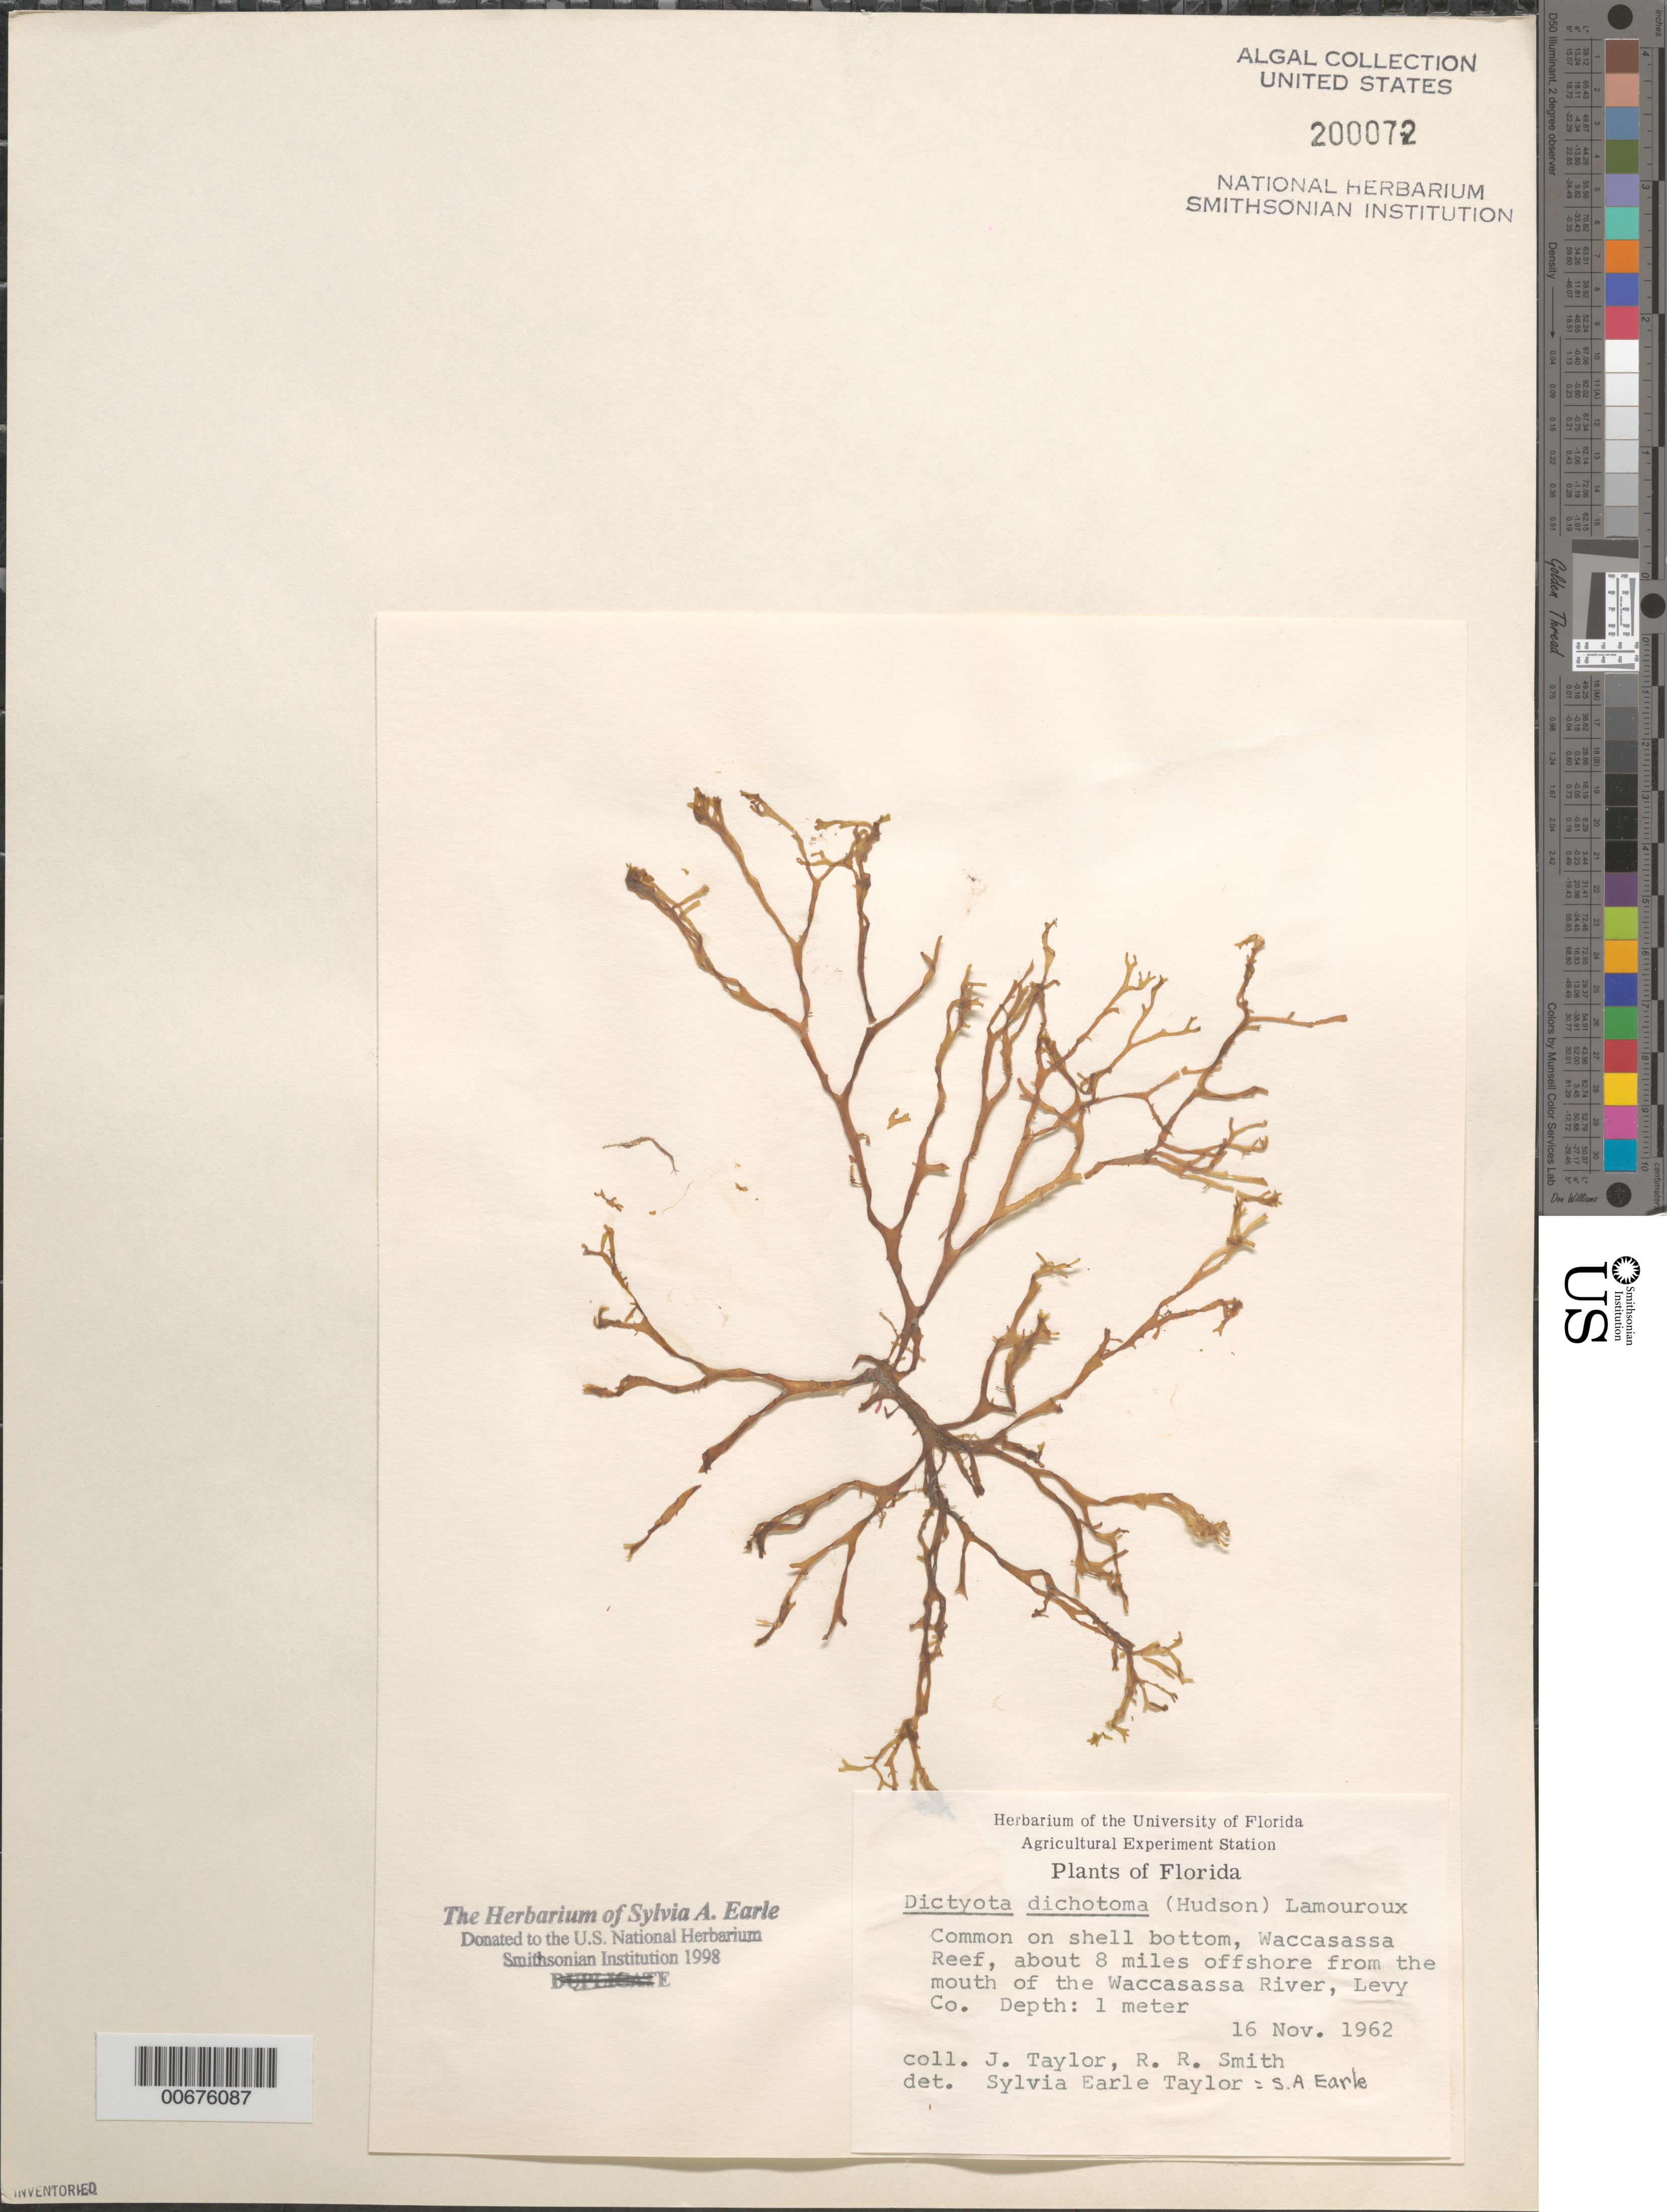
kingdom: Chromista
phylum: Ochrophyta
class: Phaeophyceae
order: Dictyotales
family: Dictyotaceae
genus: Dictyota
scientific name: Dictyota dichotoma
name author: (Huds.) J.V.Lamouroux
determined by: Earle, S. A.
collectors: J. L. Taylor & R. R. Smith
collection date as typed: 16 Nov 1962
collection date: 1962-11-16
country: United States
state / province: Florida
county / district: Levy County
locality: Waccasassa Reef, ca. 8 miles off Waccasassa River mouth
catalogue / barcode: US 200072